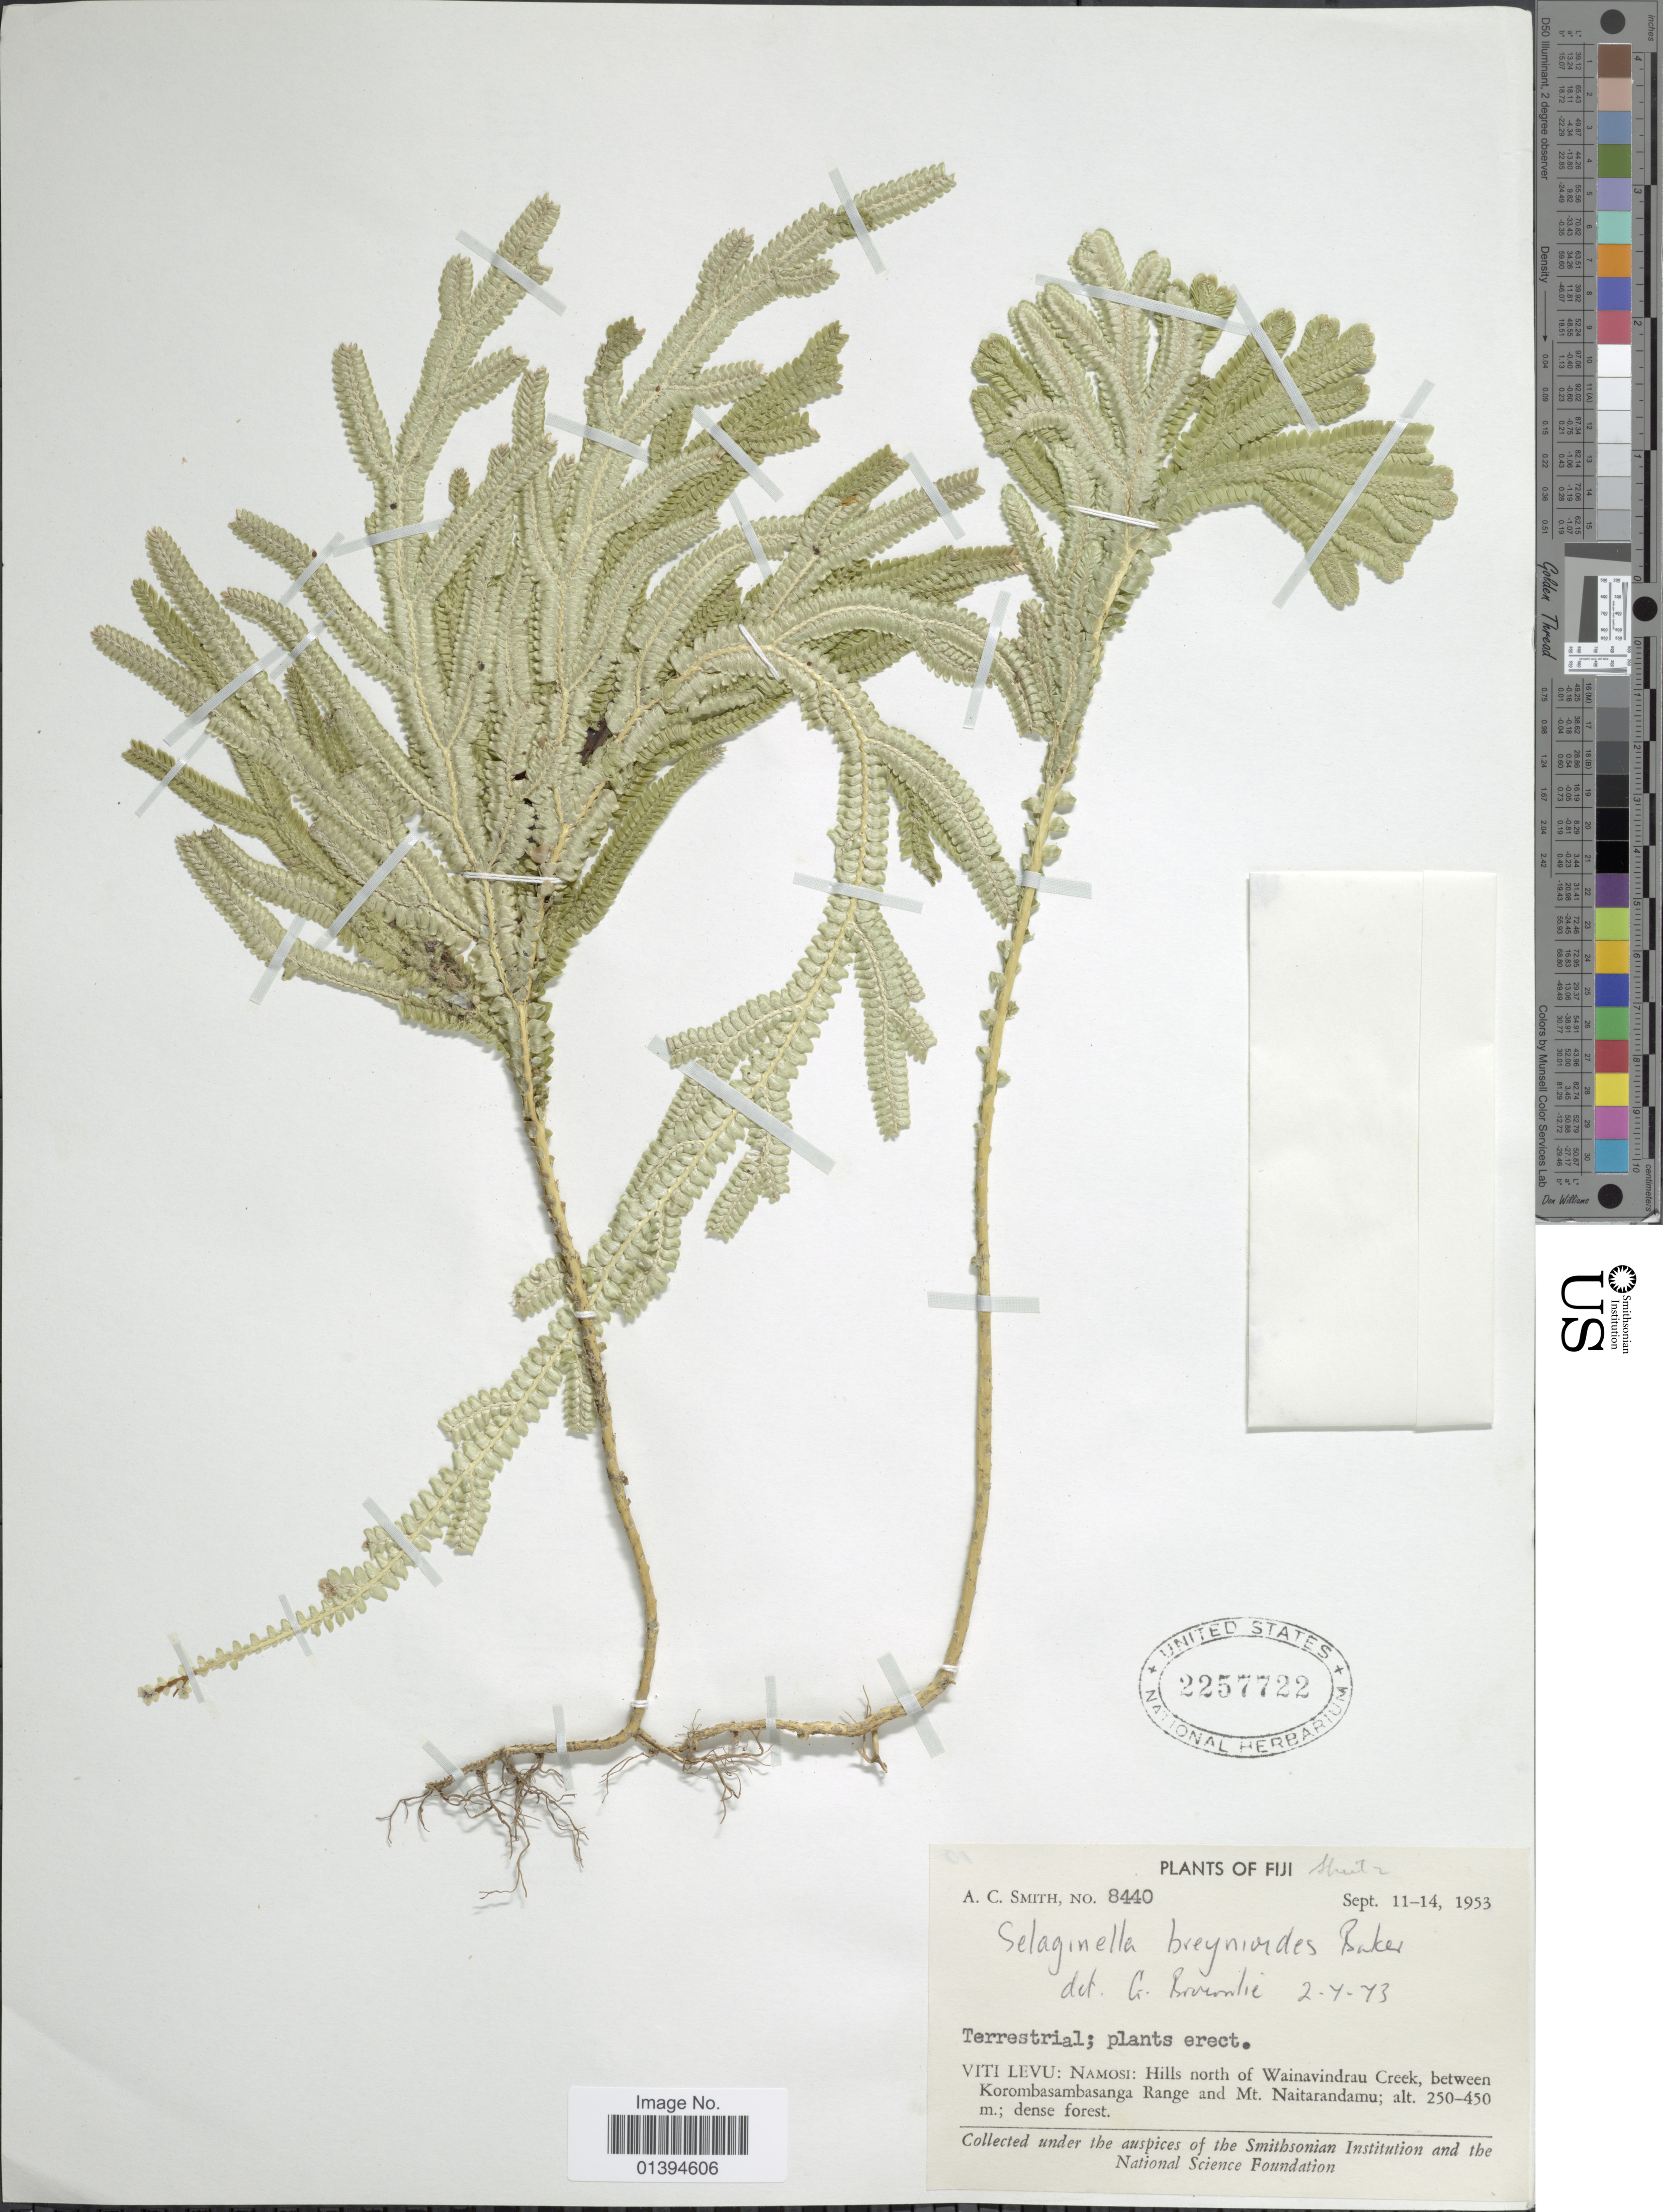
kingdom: Plantae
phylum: Tracheophyta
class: Lycopodiopsida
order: Selaginellales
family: Selaginellaceae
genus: Selaginella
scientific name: Selaginella breynioides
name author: Baker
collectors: A. C. Smith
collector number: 8440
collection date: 1953-09-11/1953-09-14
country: Fiji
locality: Viti Levu: Namosi: hills North of Wainavindrau Creek, between Korombasambasanga Range and Mt. Naitarandamu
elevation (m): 250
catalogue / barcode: US 2257722